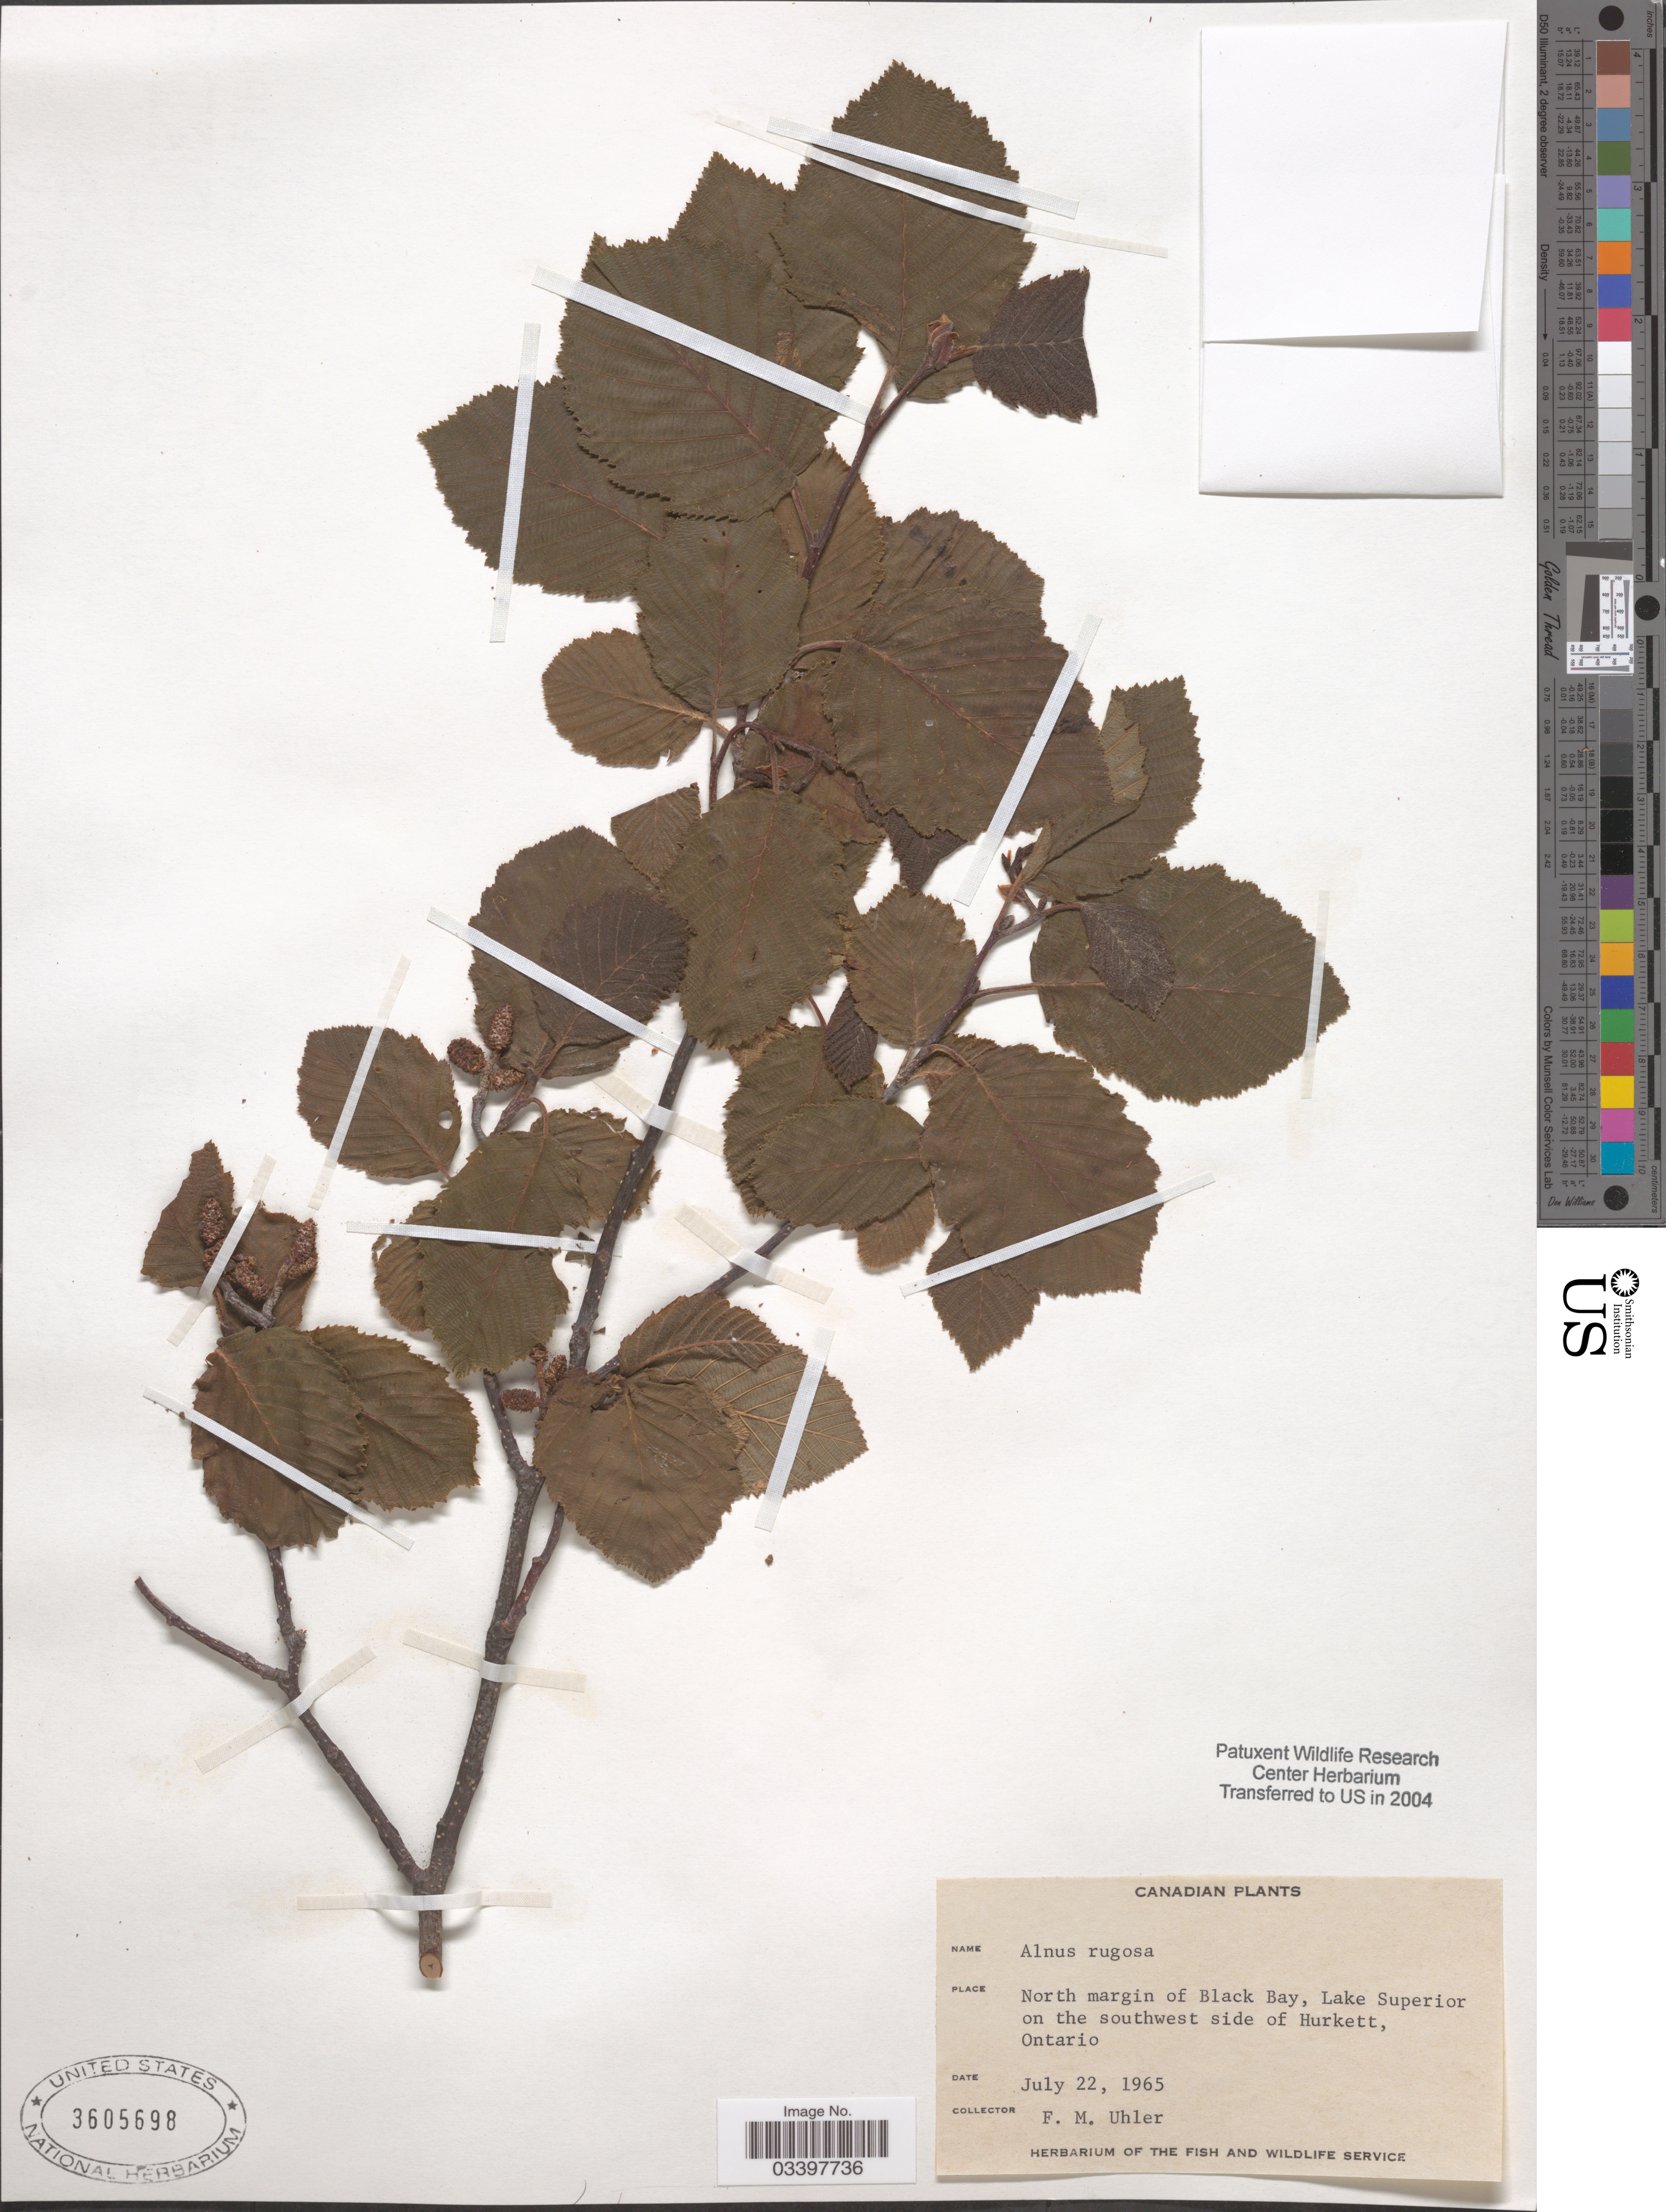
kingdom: Plantae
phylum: Tracheophyta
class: Magnoliopsida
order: Fagales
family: Betulaceae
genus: Alnus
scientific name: Alnus incana subsp. rugosa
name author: (Du Roi) R.T. Clausen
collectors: F. M. Uhler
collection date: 1965-07-22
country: Canada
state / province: Ontario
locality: North margin of Black Bay, Lake Superior on the southwest side of Hurkett.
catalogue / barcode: US 3605698